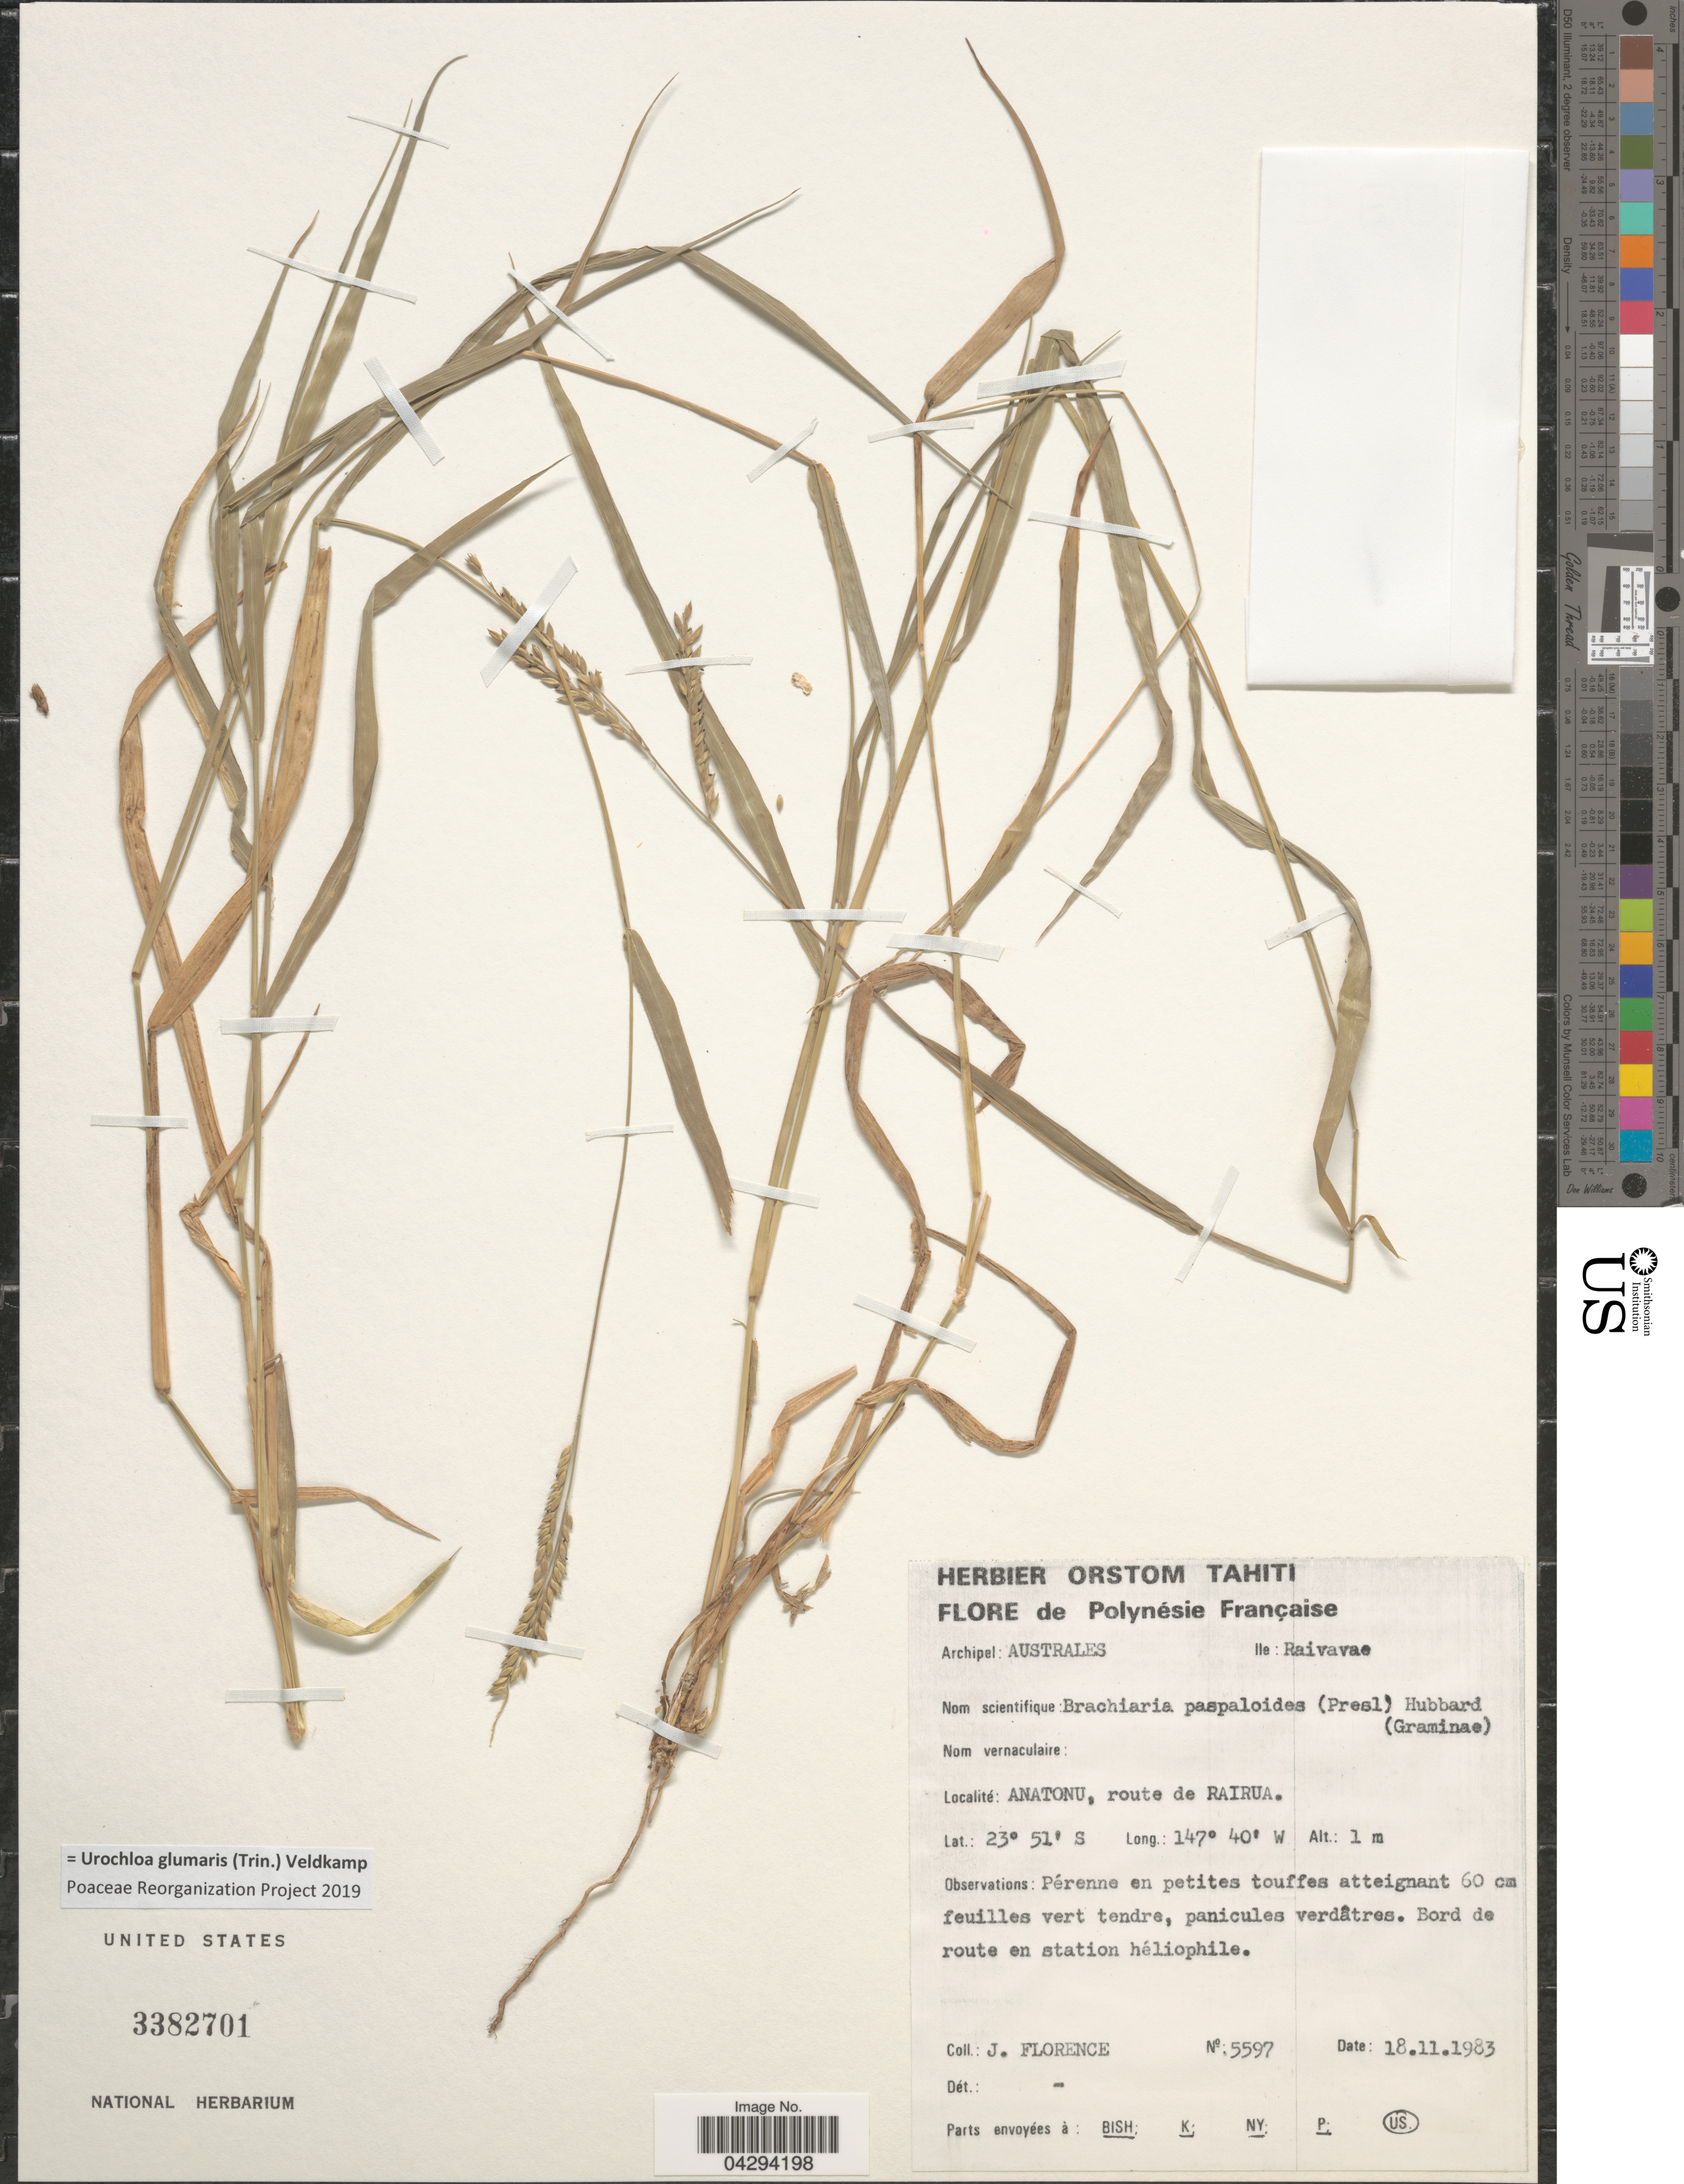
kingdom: Plantae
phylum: Tracheophyta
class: Liliopsida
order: Poales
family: Poaceae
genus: Urochloa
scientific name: Urochloa glumaris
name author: (Trin.) Veldkamp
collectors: J. Florence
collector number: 5597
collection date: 1983-11-18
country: French Polynesia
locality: Archipel: Australes. Ile: Raivavae. Anatonu, route de Rairua.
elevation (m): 1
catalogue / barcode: US 3382701